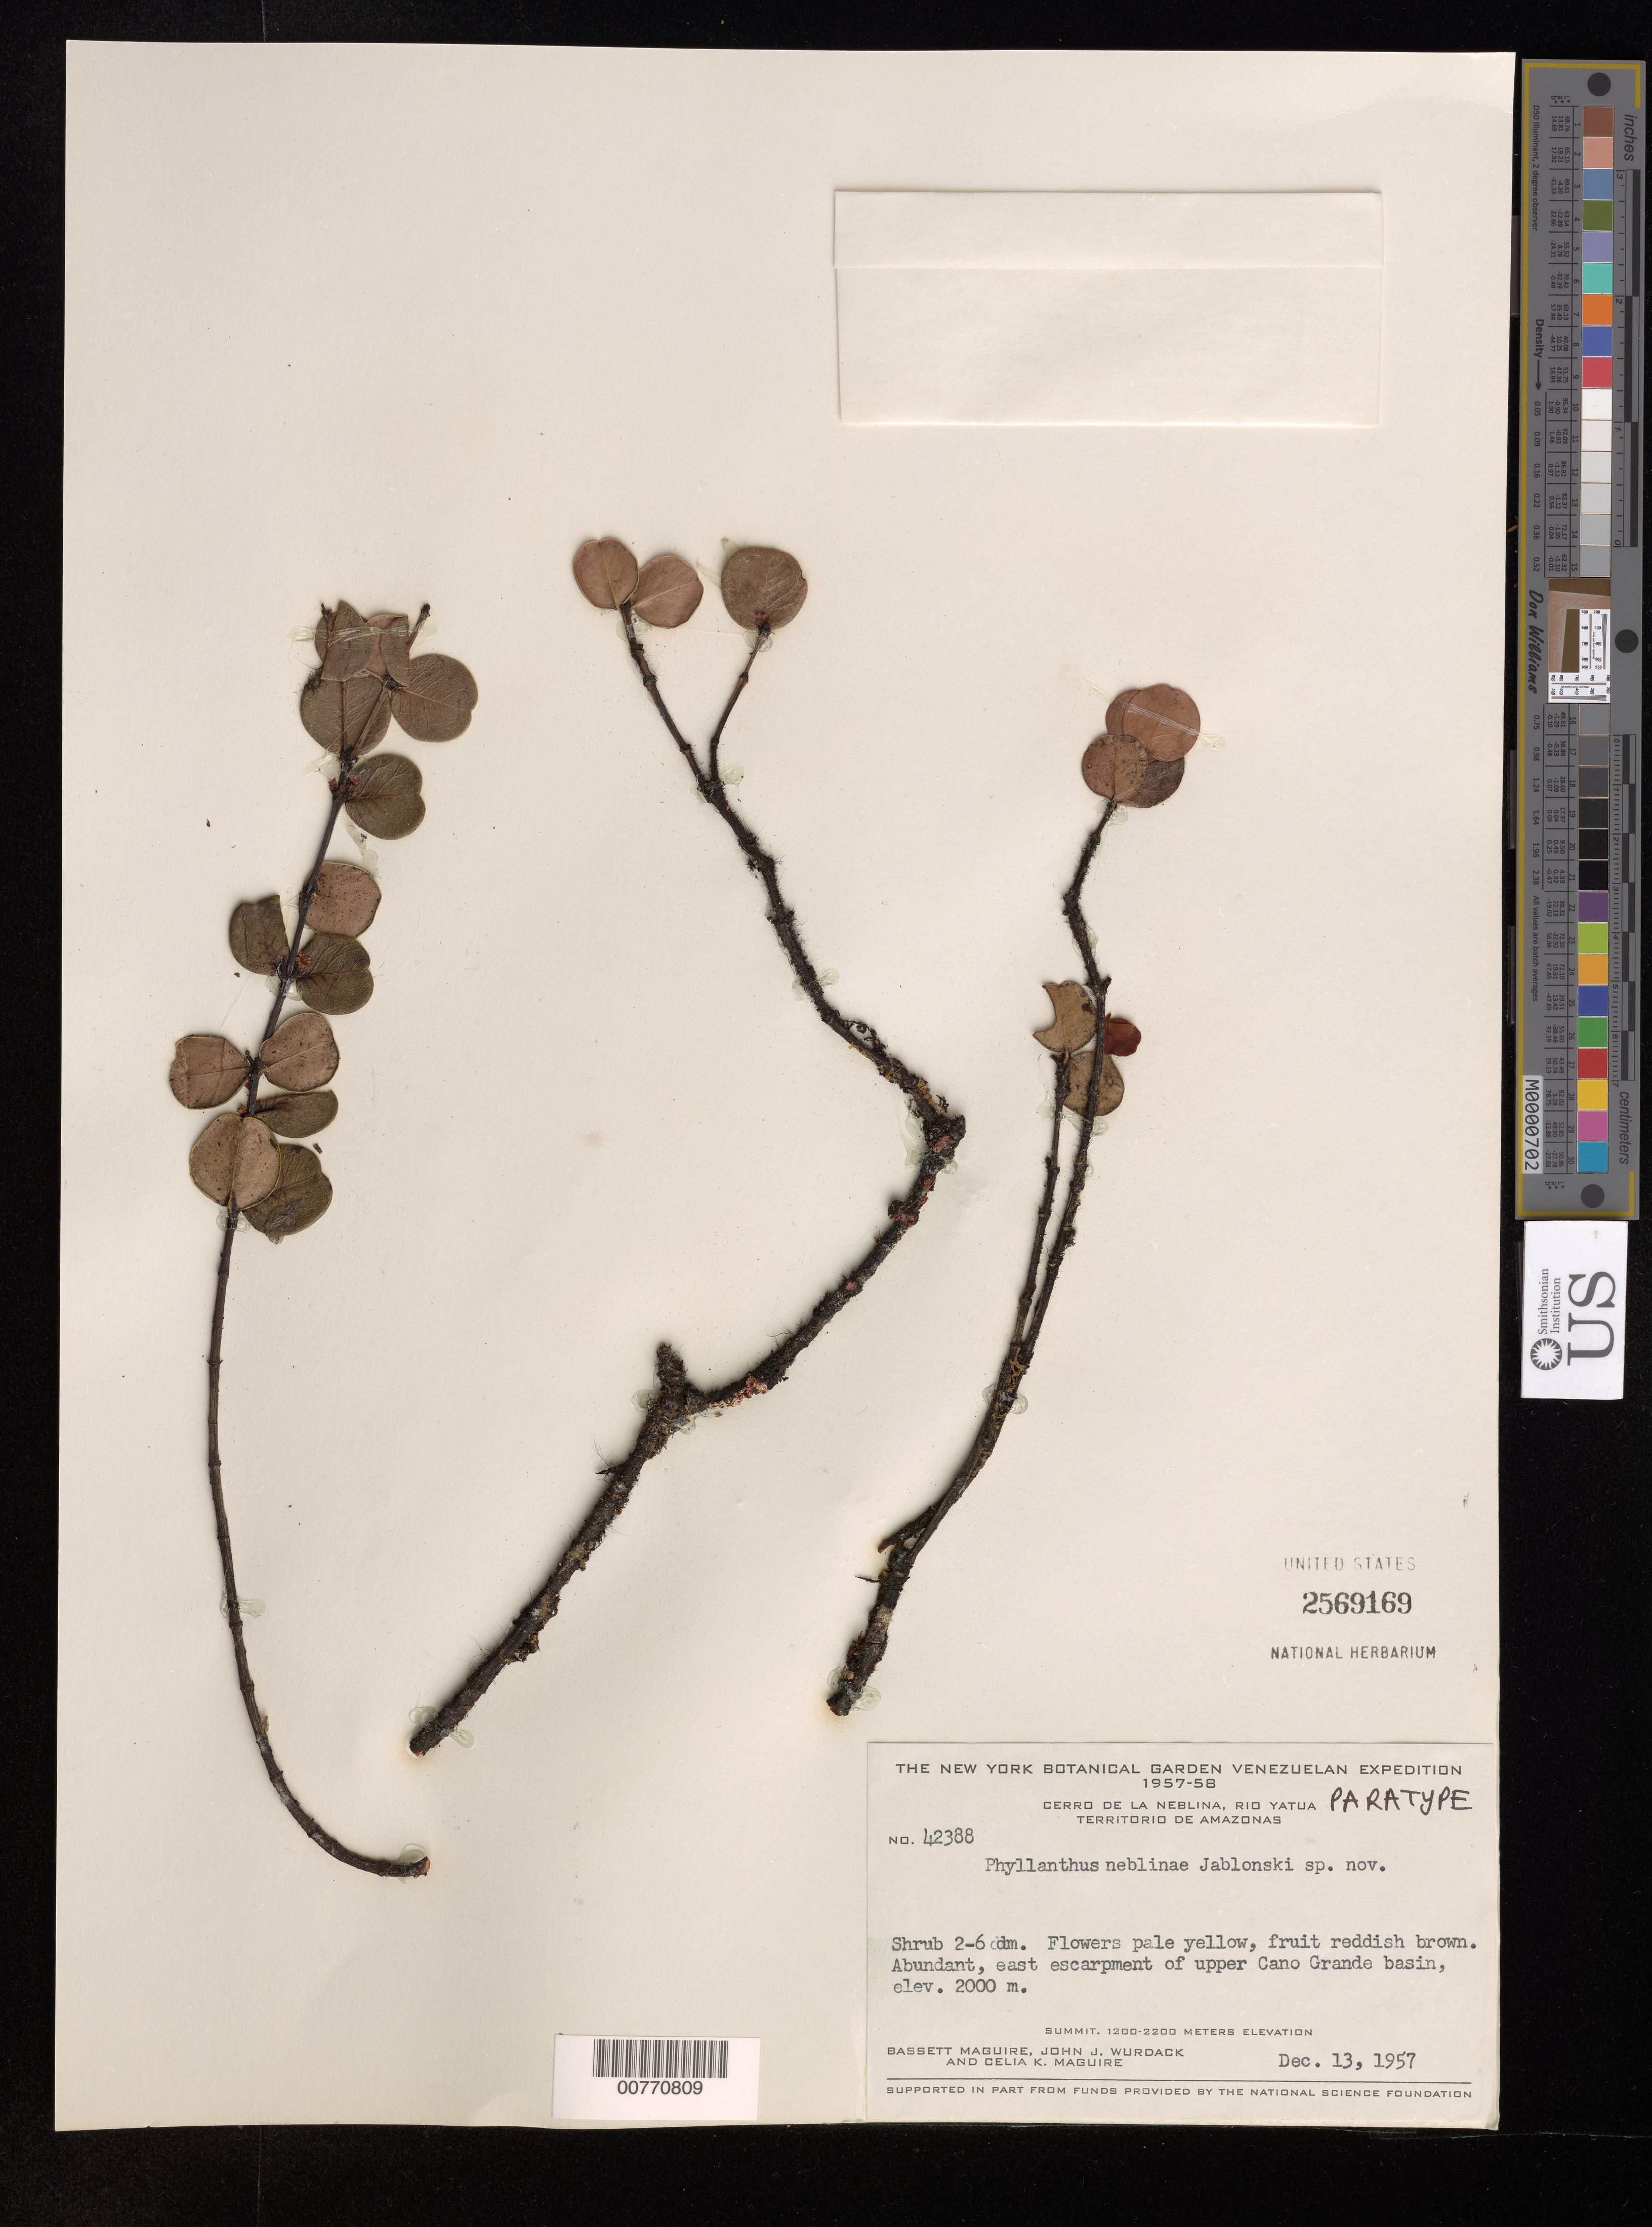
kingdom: Plantae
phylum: Tracheophyta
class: Magnoliopsida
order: Malpighiales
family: Phyllanthaceae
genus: Phyllanthus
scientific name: Phyllanthus neblinae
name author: Jabl.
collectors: B. Maguire, J. J. Wurdack & C. K. Maguire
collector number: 42388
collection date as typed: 13-Dec-57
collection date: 1957-12-13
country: Venezuela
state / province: Amazonas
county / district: Río Negro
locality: Cerro de la Neblina, Río Yatua, Caño Grande basin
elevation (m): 2000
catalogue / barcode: US 2569169